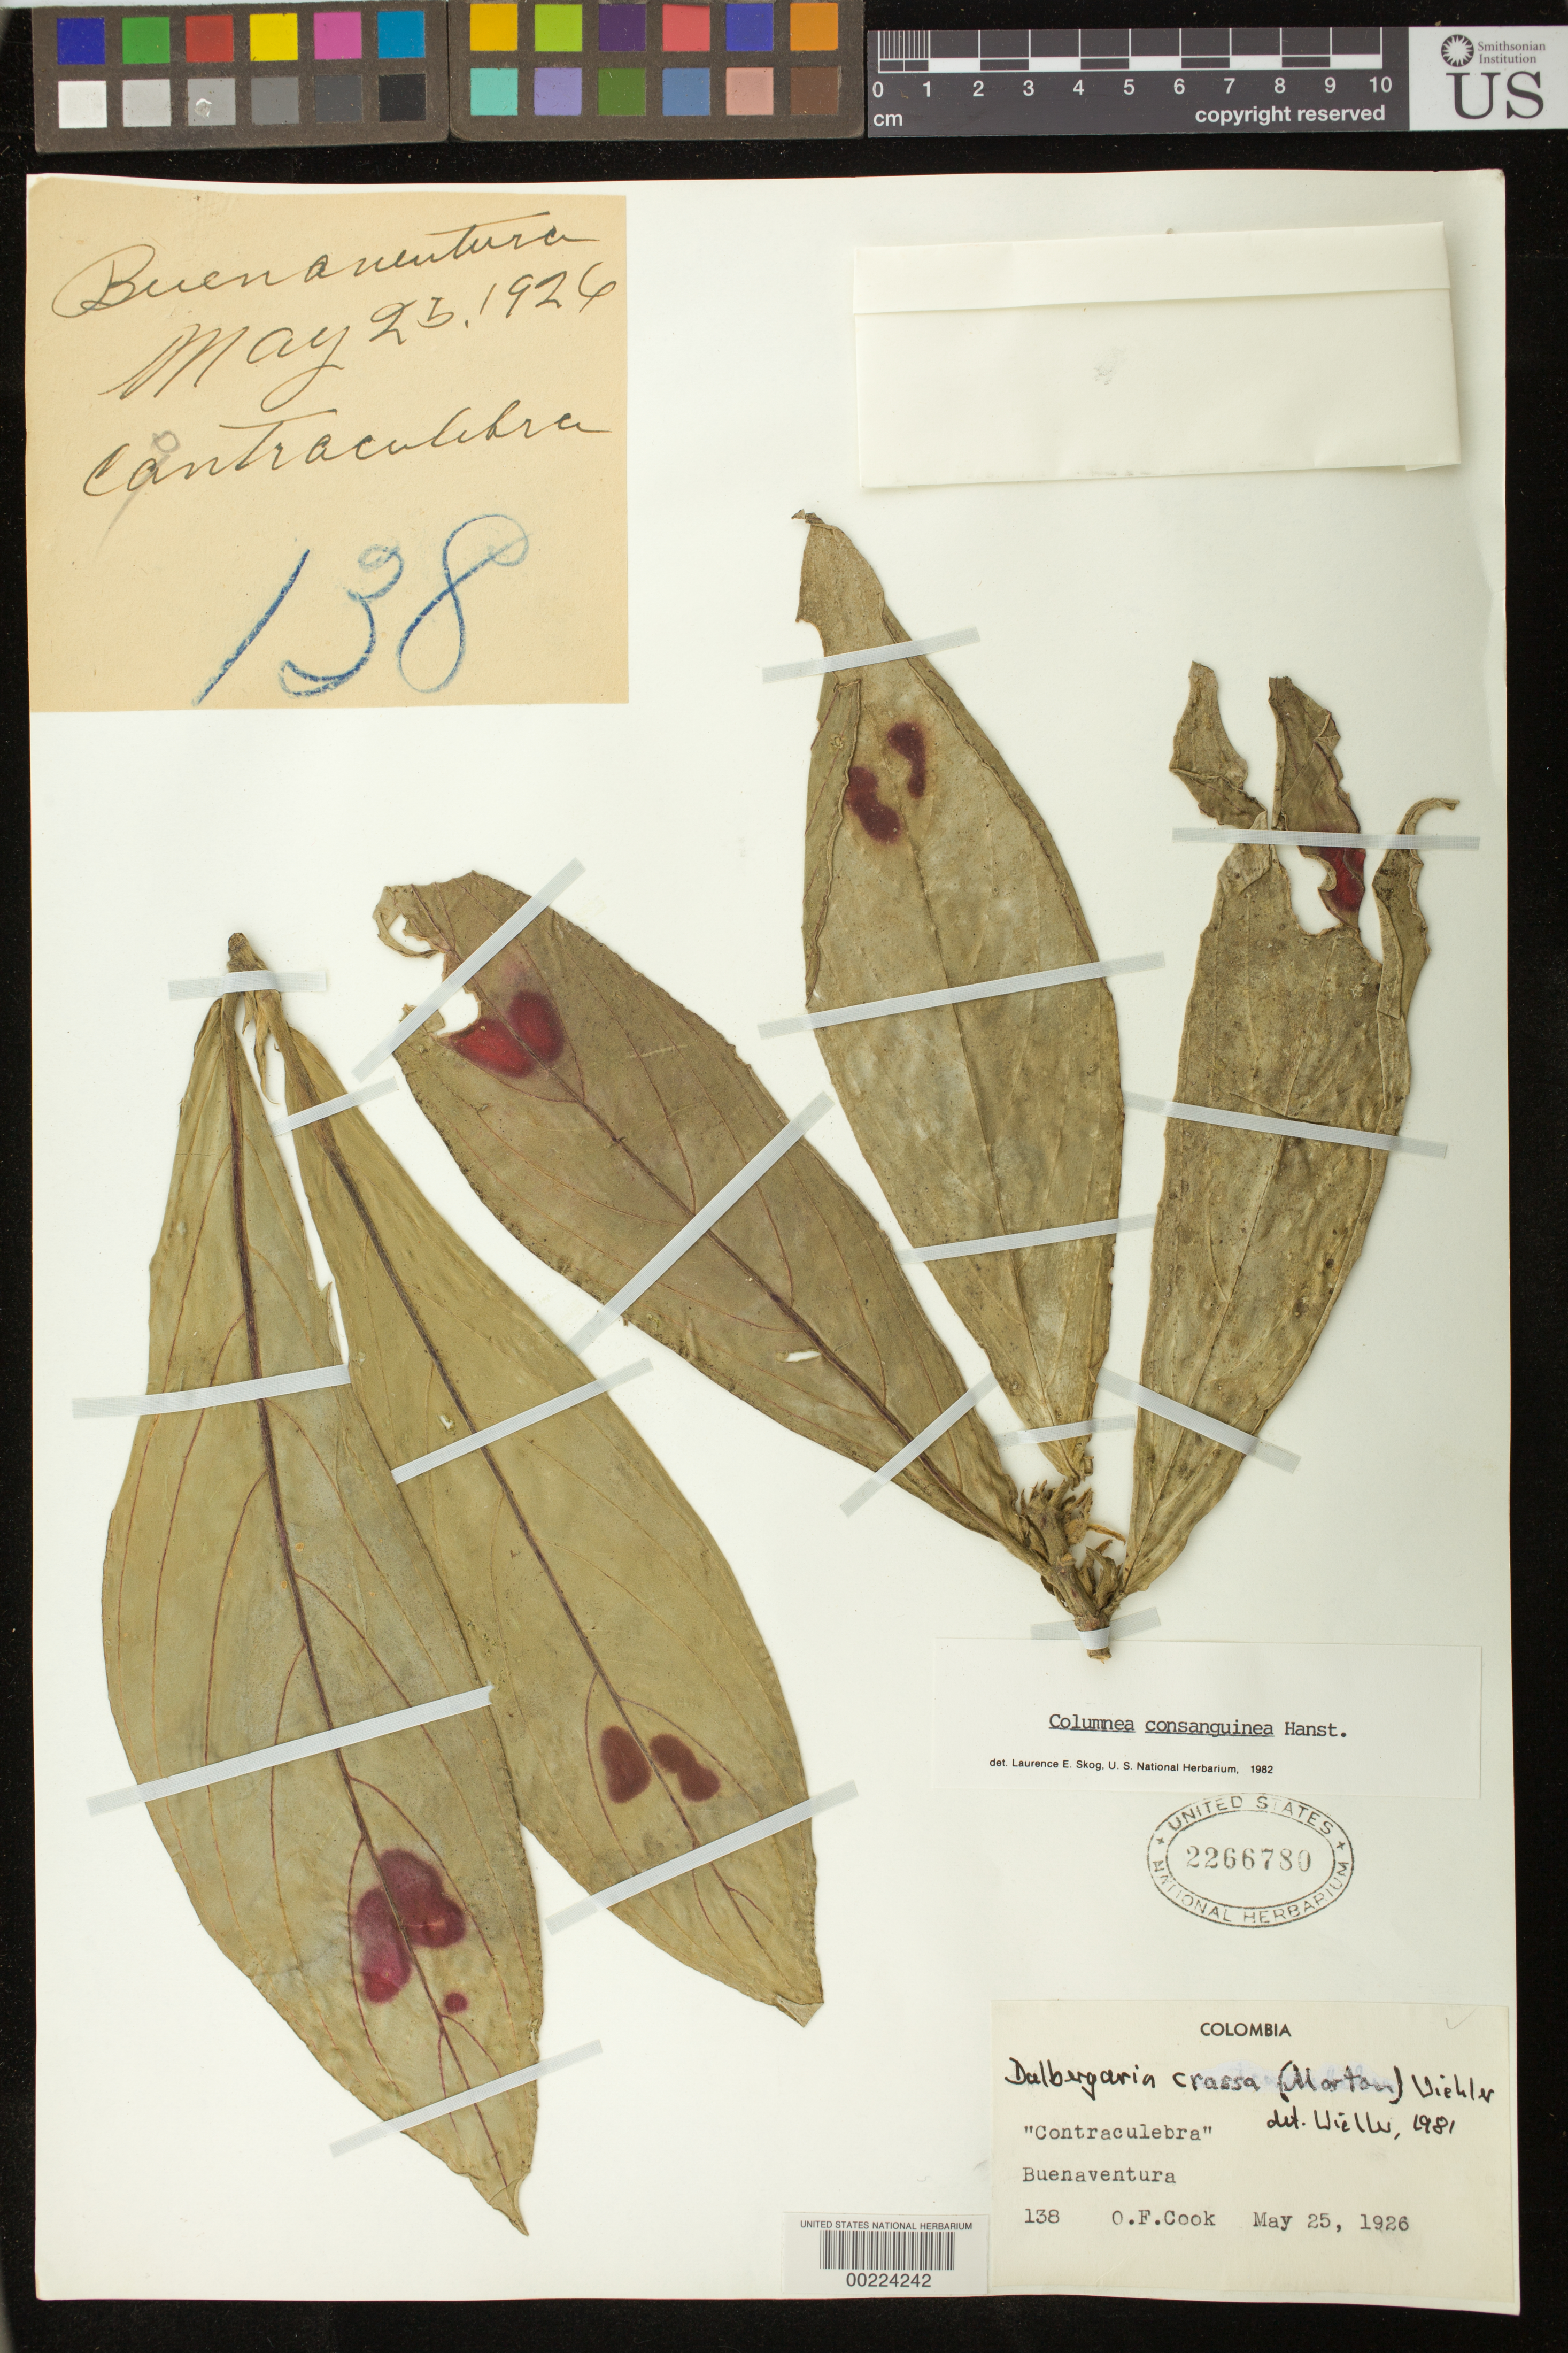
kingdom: Plantae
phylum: Tracheophyta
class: Magnoliopsida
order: Lamiales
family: Gesneriaceae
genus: Columnea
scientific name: Columnea consanguinea Hanst. var. consanguinea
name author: (Hanst.) Hanst.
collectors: O. F. Cook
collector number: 138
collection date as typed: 25 May 1926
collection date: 1926-05-25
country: Colombia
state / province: Valle del Cauca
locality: Buenaventura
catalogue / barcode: US 2266780